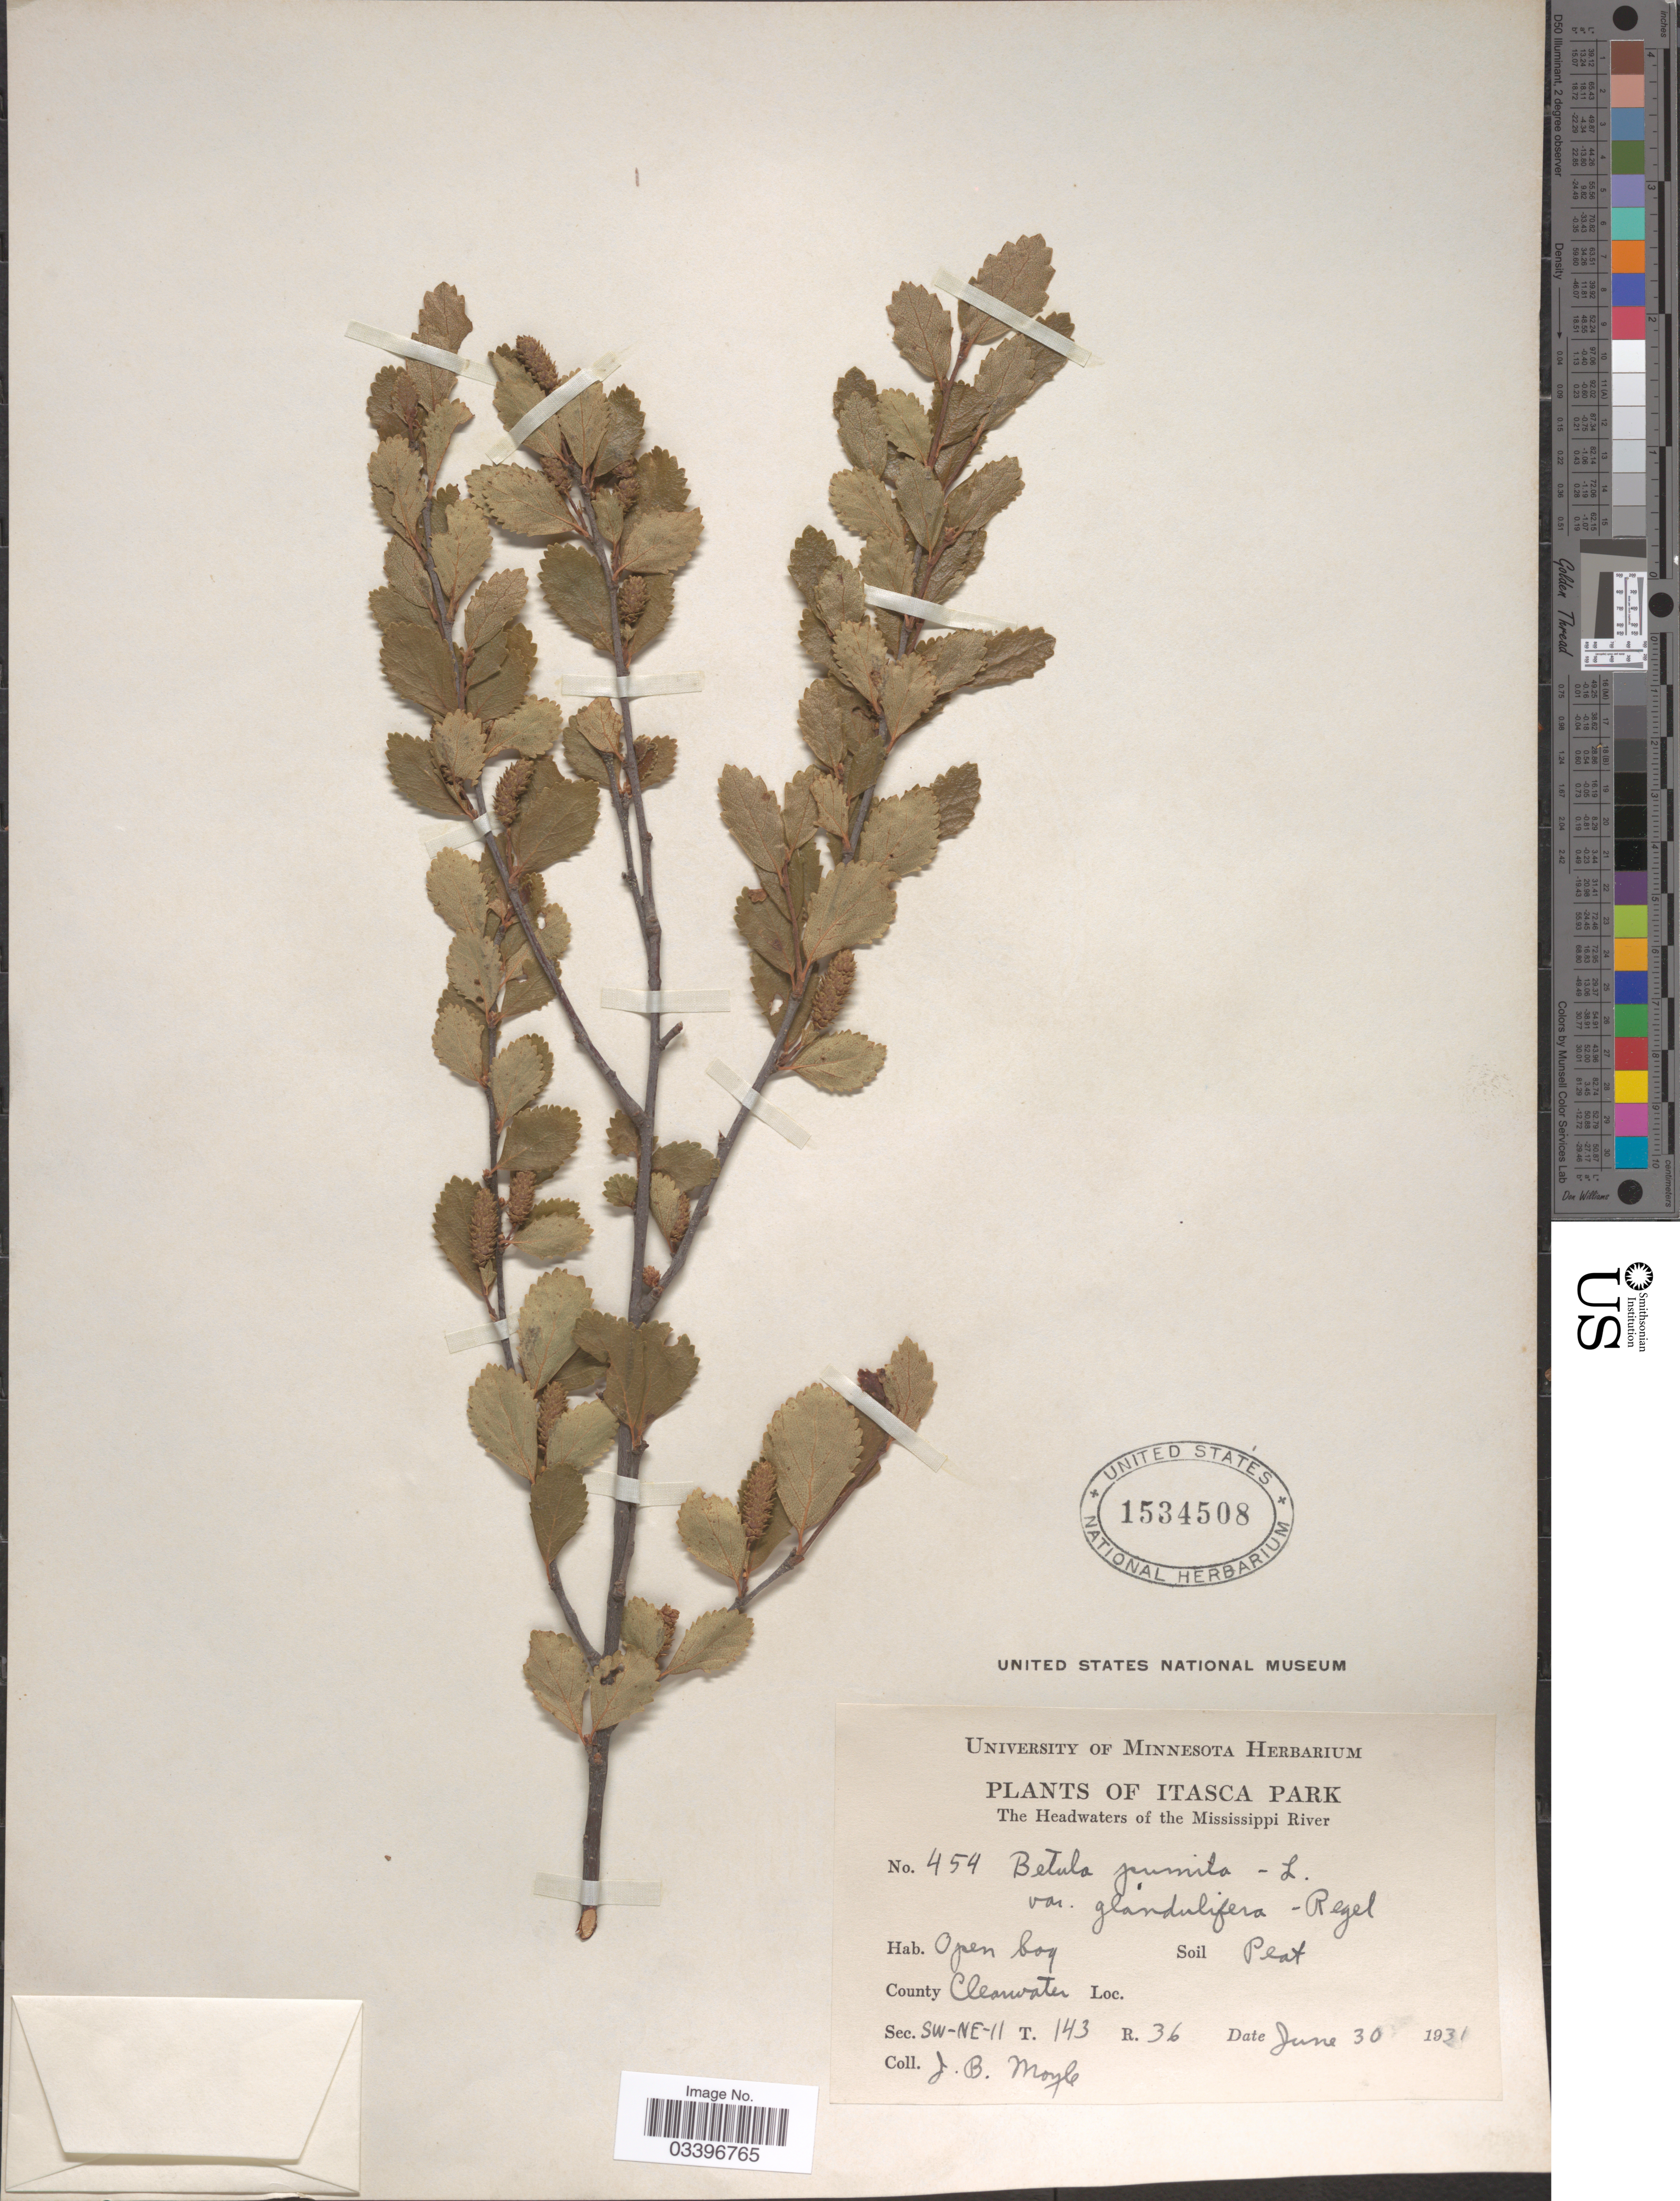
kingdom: Plantae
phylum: Tracheophyta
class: Magnoliopsida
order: Fagales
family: Betulaceae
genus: Betula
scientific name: Betula pumila var. glandulifera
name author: Regel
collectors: J. Moyle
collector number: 454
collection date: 1931-06-30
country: United States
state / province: Minnesota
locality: Itasca Park. The Headwaters of the Mississippi River. County Clearwater. Sec. SW-NE-11 T.143 R.36.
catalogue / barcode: US 1534508